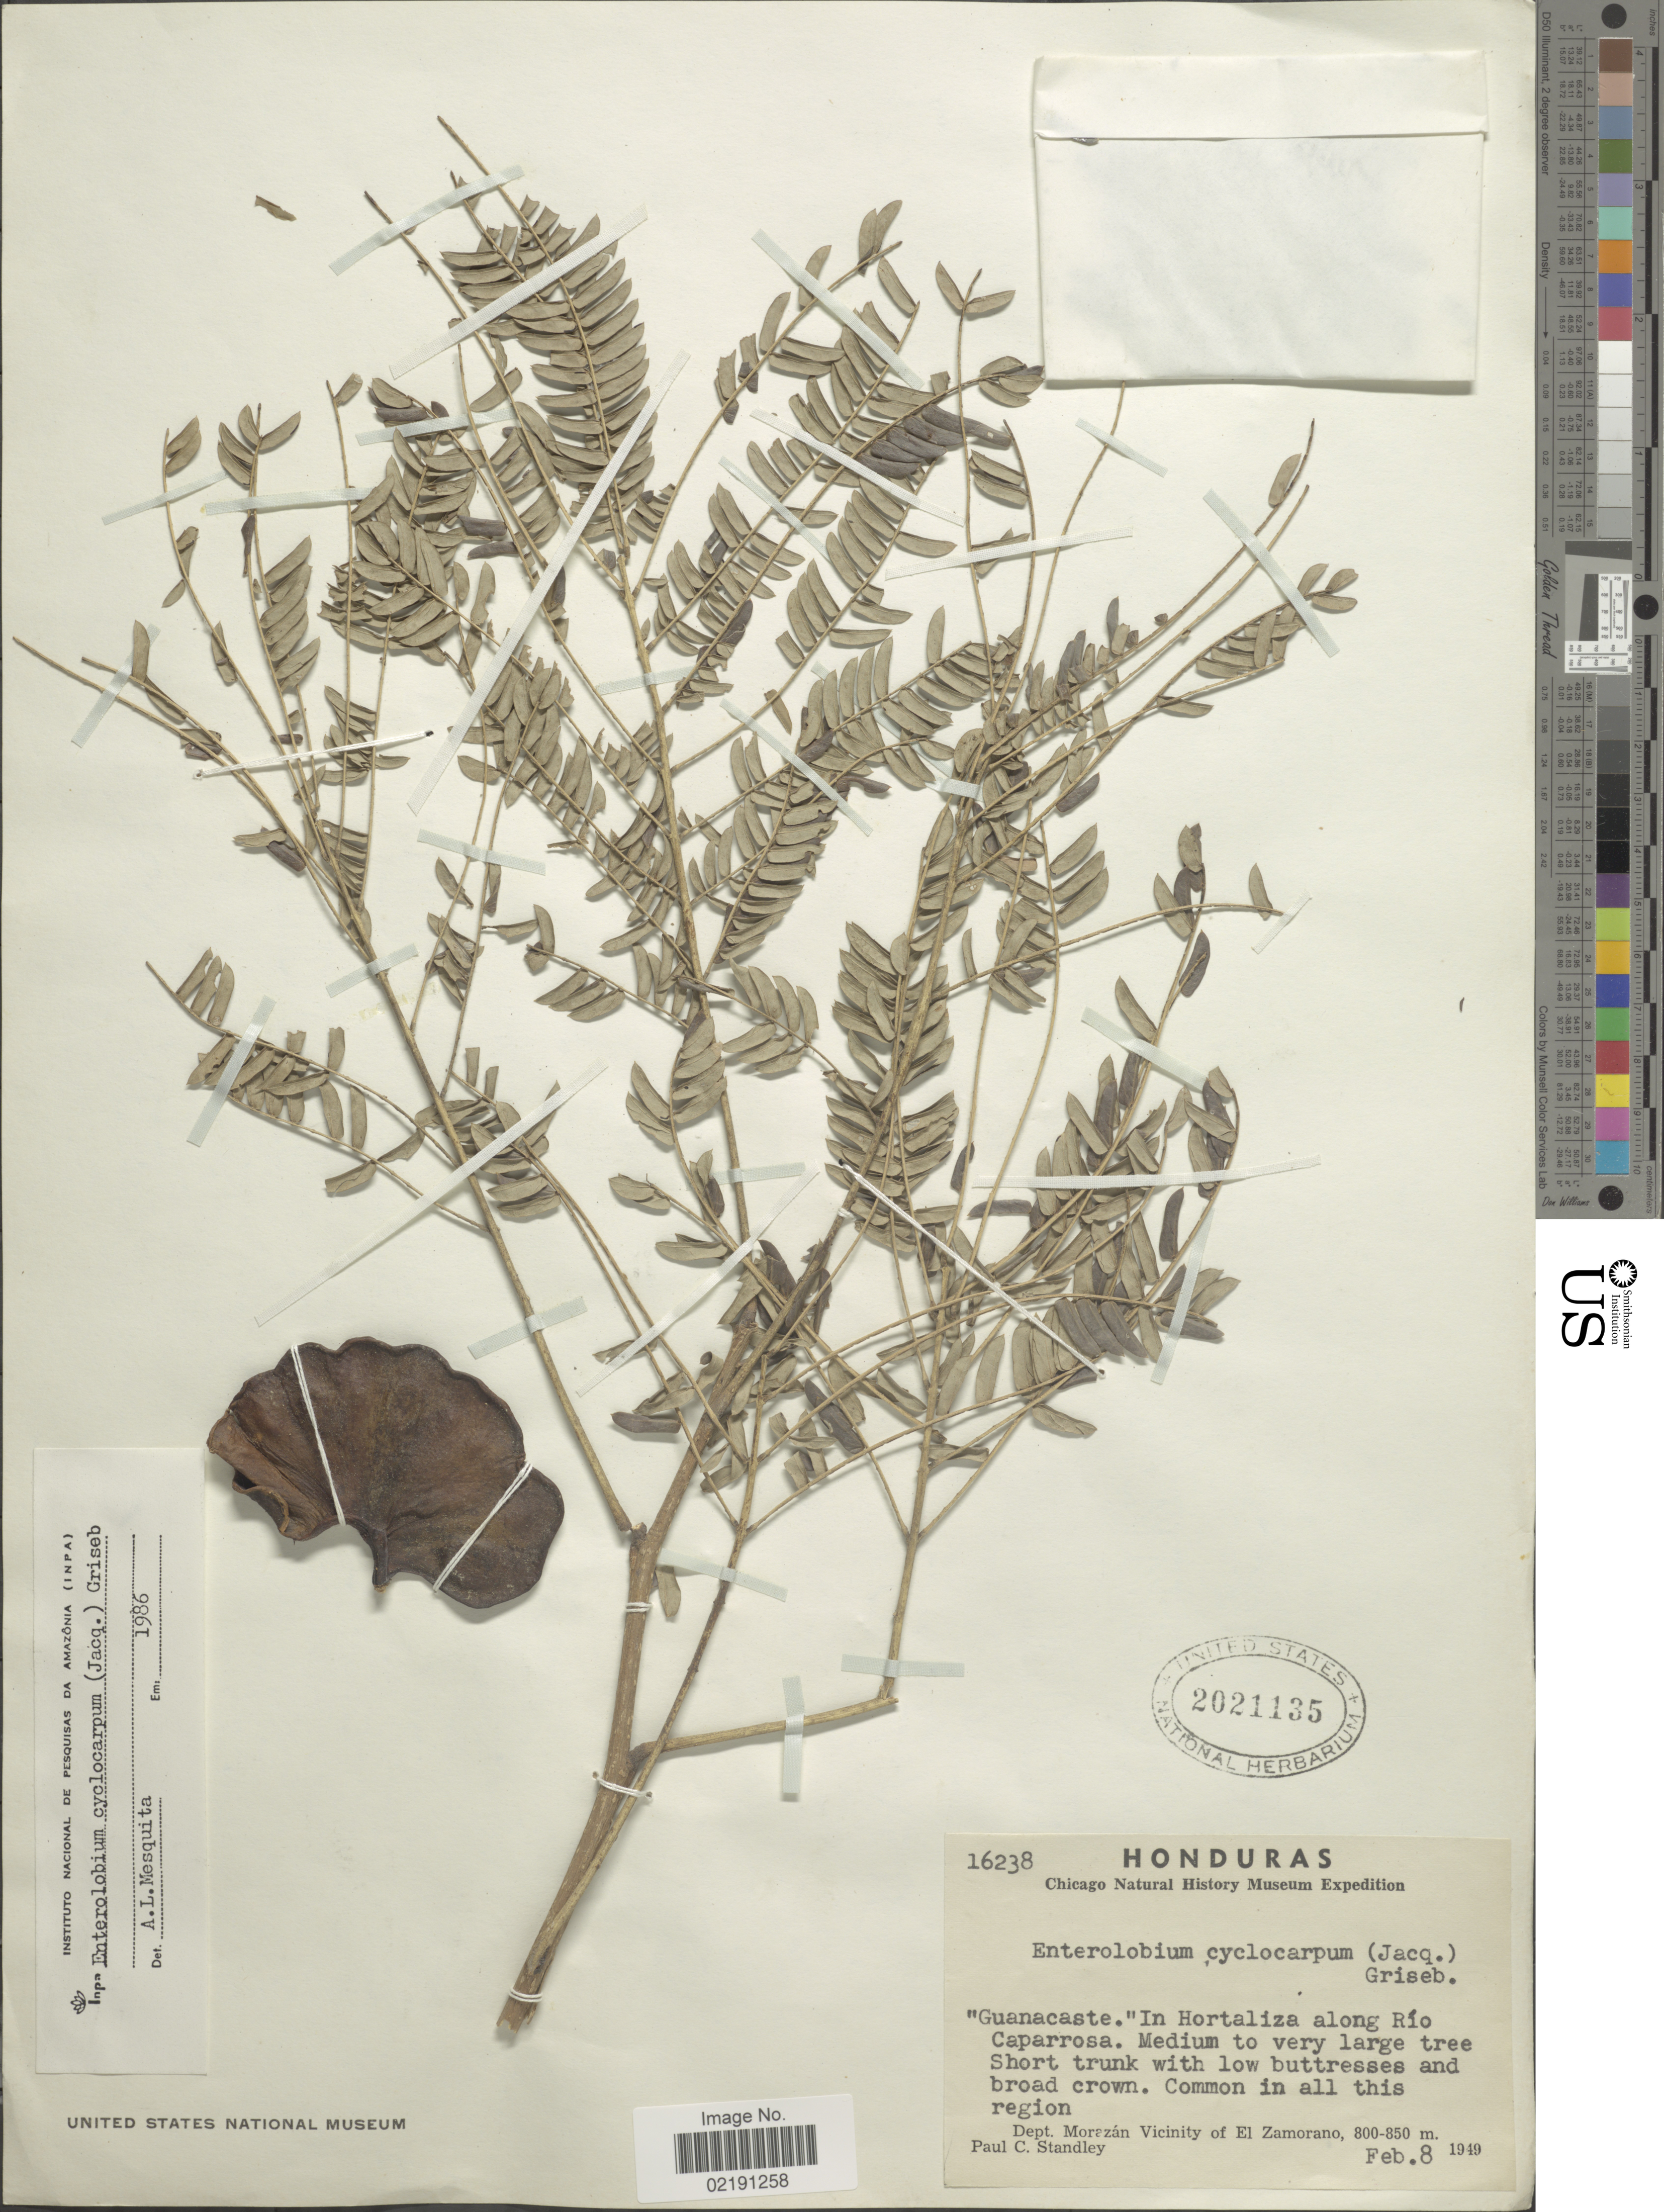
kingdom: Plantae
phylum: Tracheophyta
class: Magnoliopsida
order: Fabales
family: Fabaceae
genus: Enterolobium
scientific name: Enterolobium cyclocarpum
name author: (Jacq.) Griseb.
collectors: P. C. Standley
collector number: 16238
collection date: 1949-02-08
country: Honduras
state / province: Fco. Morazán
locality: Common in all this region. Dept. Morazán. Vicinity of El Zamorano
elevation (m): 800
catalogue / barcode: US 2021135